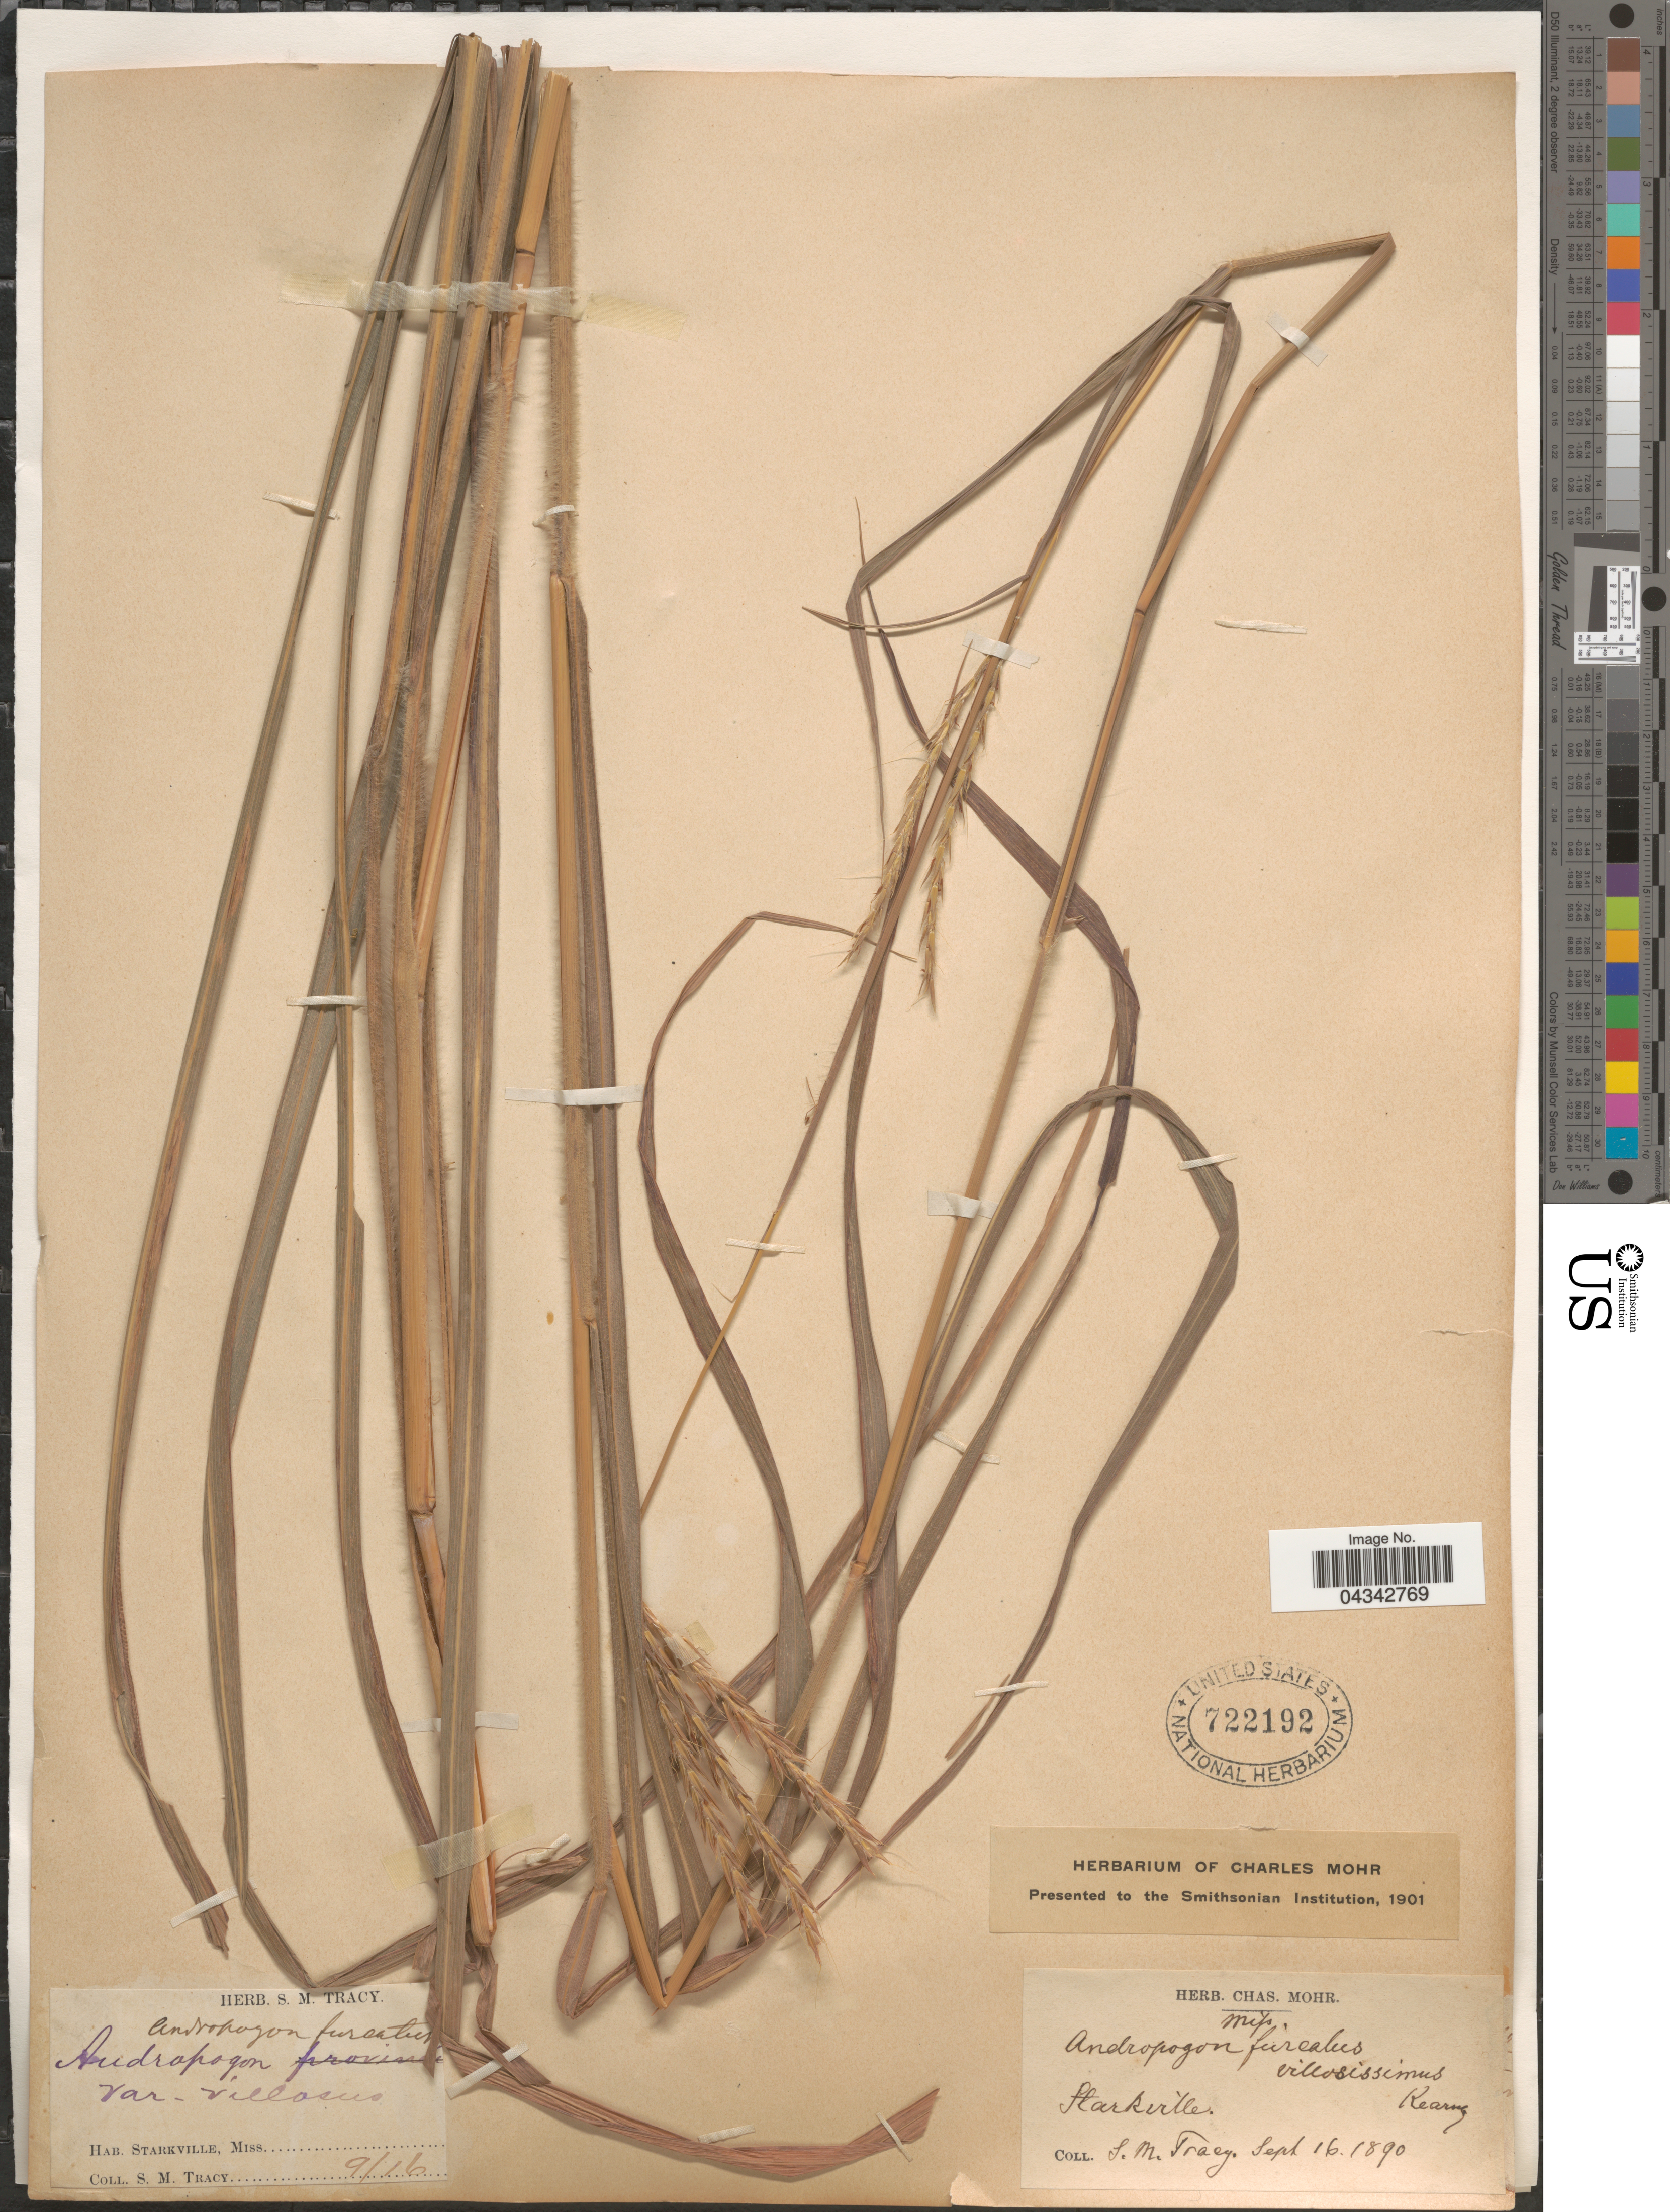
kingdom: Plantae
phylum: Tracheophyta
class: Liliopsida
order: Poales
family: Poaceae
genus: Andropogon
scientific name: Andropogon gerardii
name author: Vitman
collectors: S. M. Tracy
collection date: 1890-09-16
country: United States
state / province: Mississippi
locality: Starkville.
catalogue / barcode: US 722192